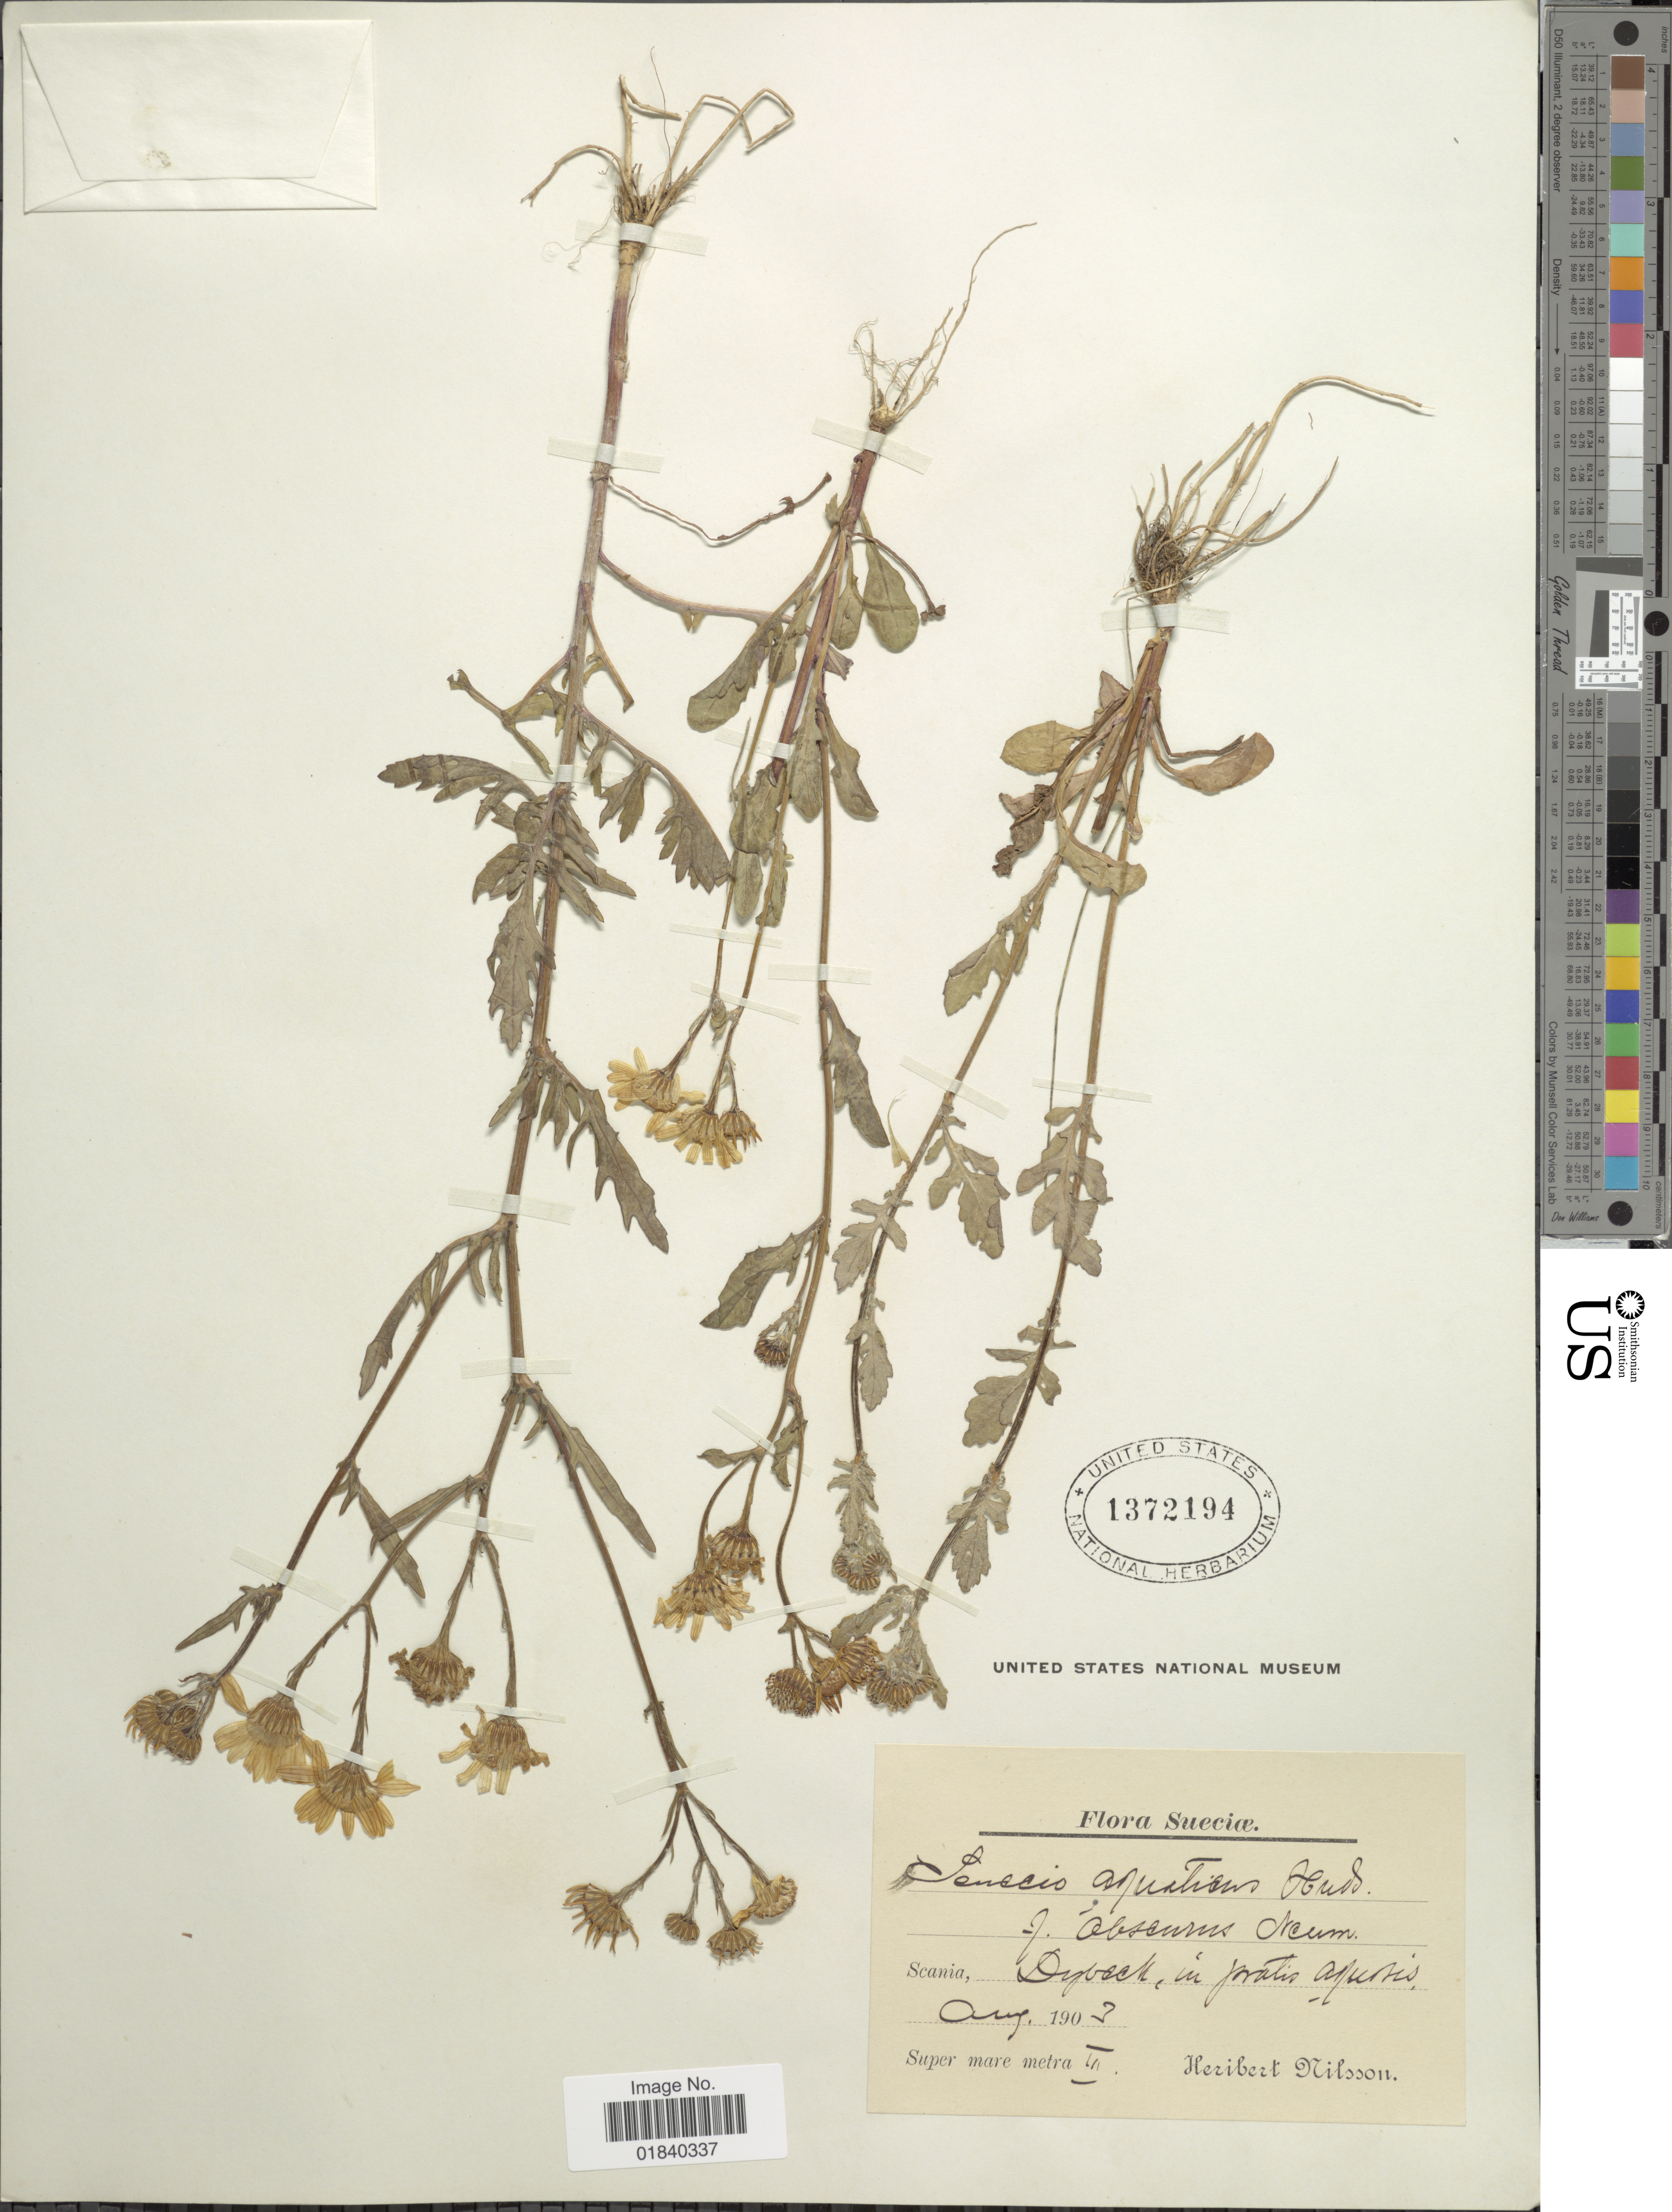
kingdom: Plantae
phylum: Tracheophyta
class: Magnoliopsida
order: Asterales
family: Asteraceae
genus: Senecio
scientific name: Senecio aquaticus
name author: Huds.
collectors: N. H. Nilsson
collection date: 1903-08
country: Sweden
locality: Suecicae. Scania, Dyback.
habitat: in pratis apuris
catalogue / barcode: US 1372194